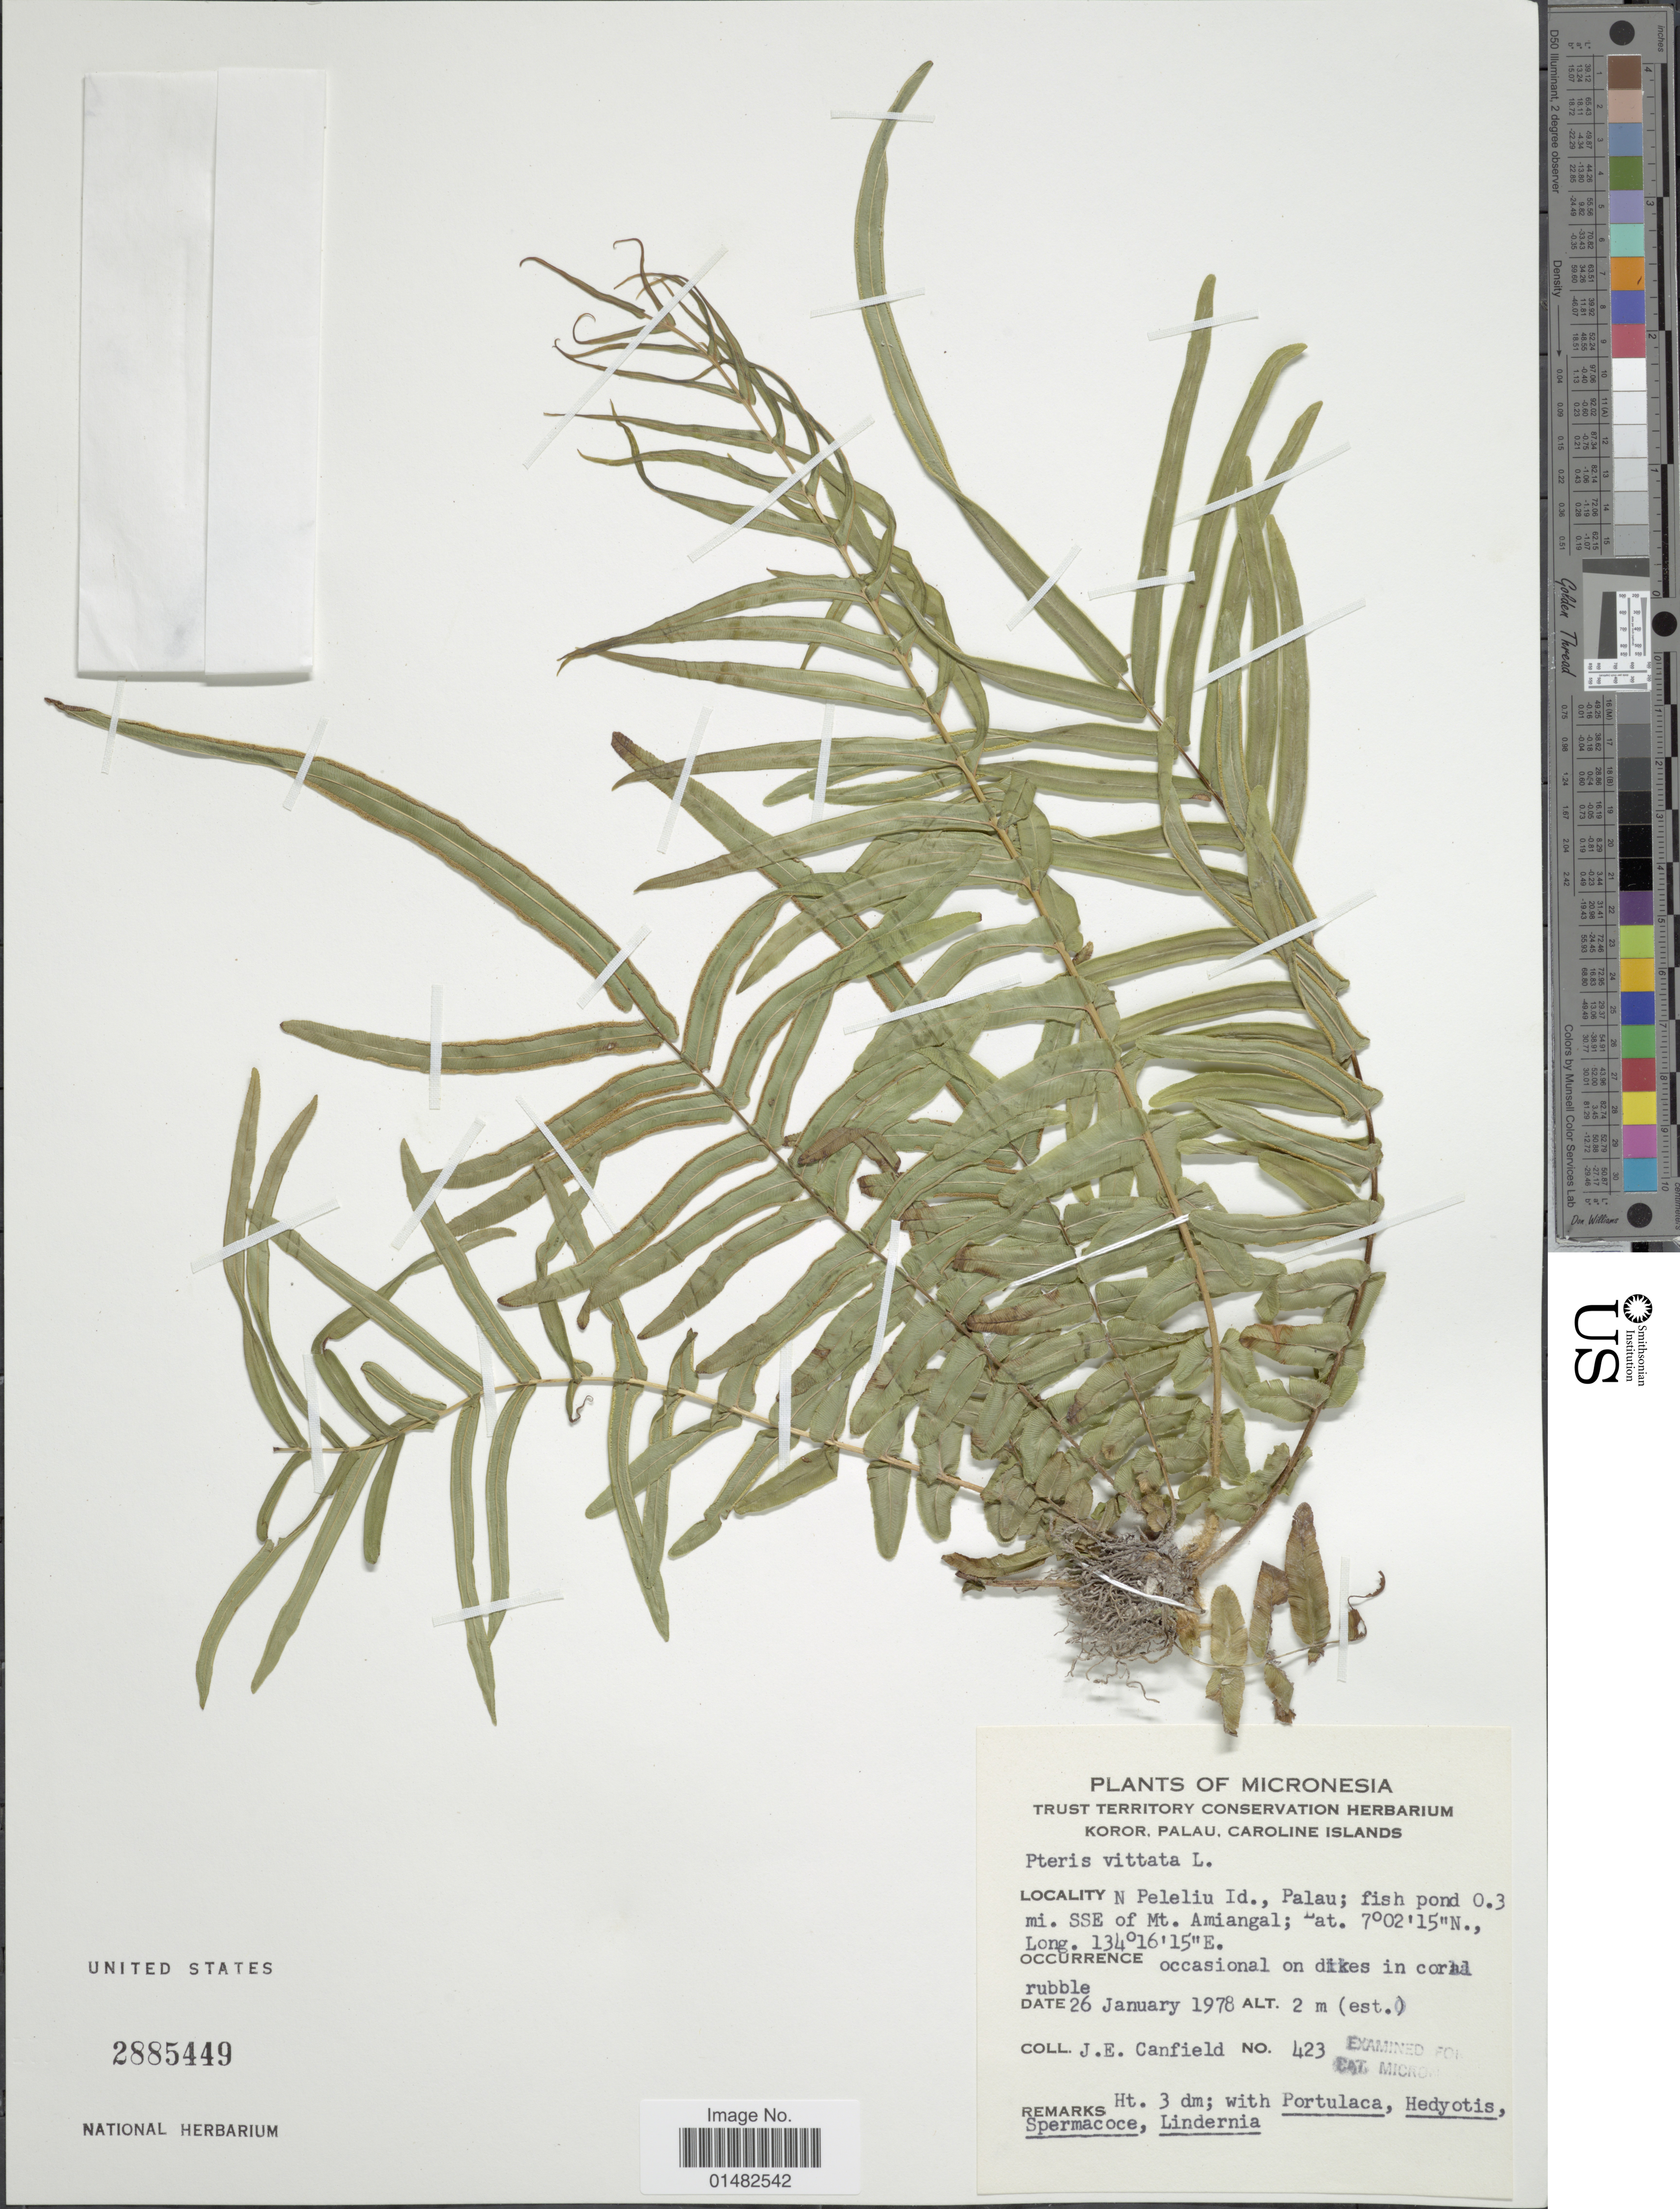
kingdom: Plantae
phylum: Tracheophyta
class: Polypodiopsida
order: Polypodiales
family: Pteridaceae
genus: Pteris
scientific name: Pteris vittata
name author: L.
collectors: J. E. Canfield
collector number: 423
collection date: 1978-01-26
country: Palau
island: Beliliou [Peleliu]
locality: N. Peleliu Id., Palau: fish pond 0.3 mi. SSE of Mt. Amiangal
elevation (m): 2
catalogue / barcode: US 2885449